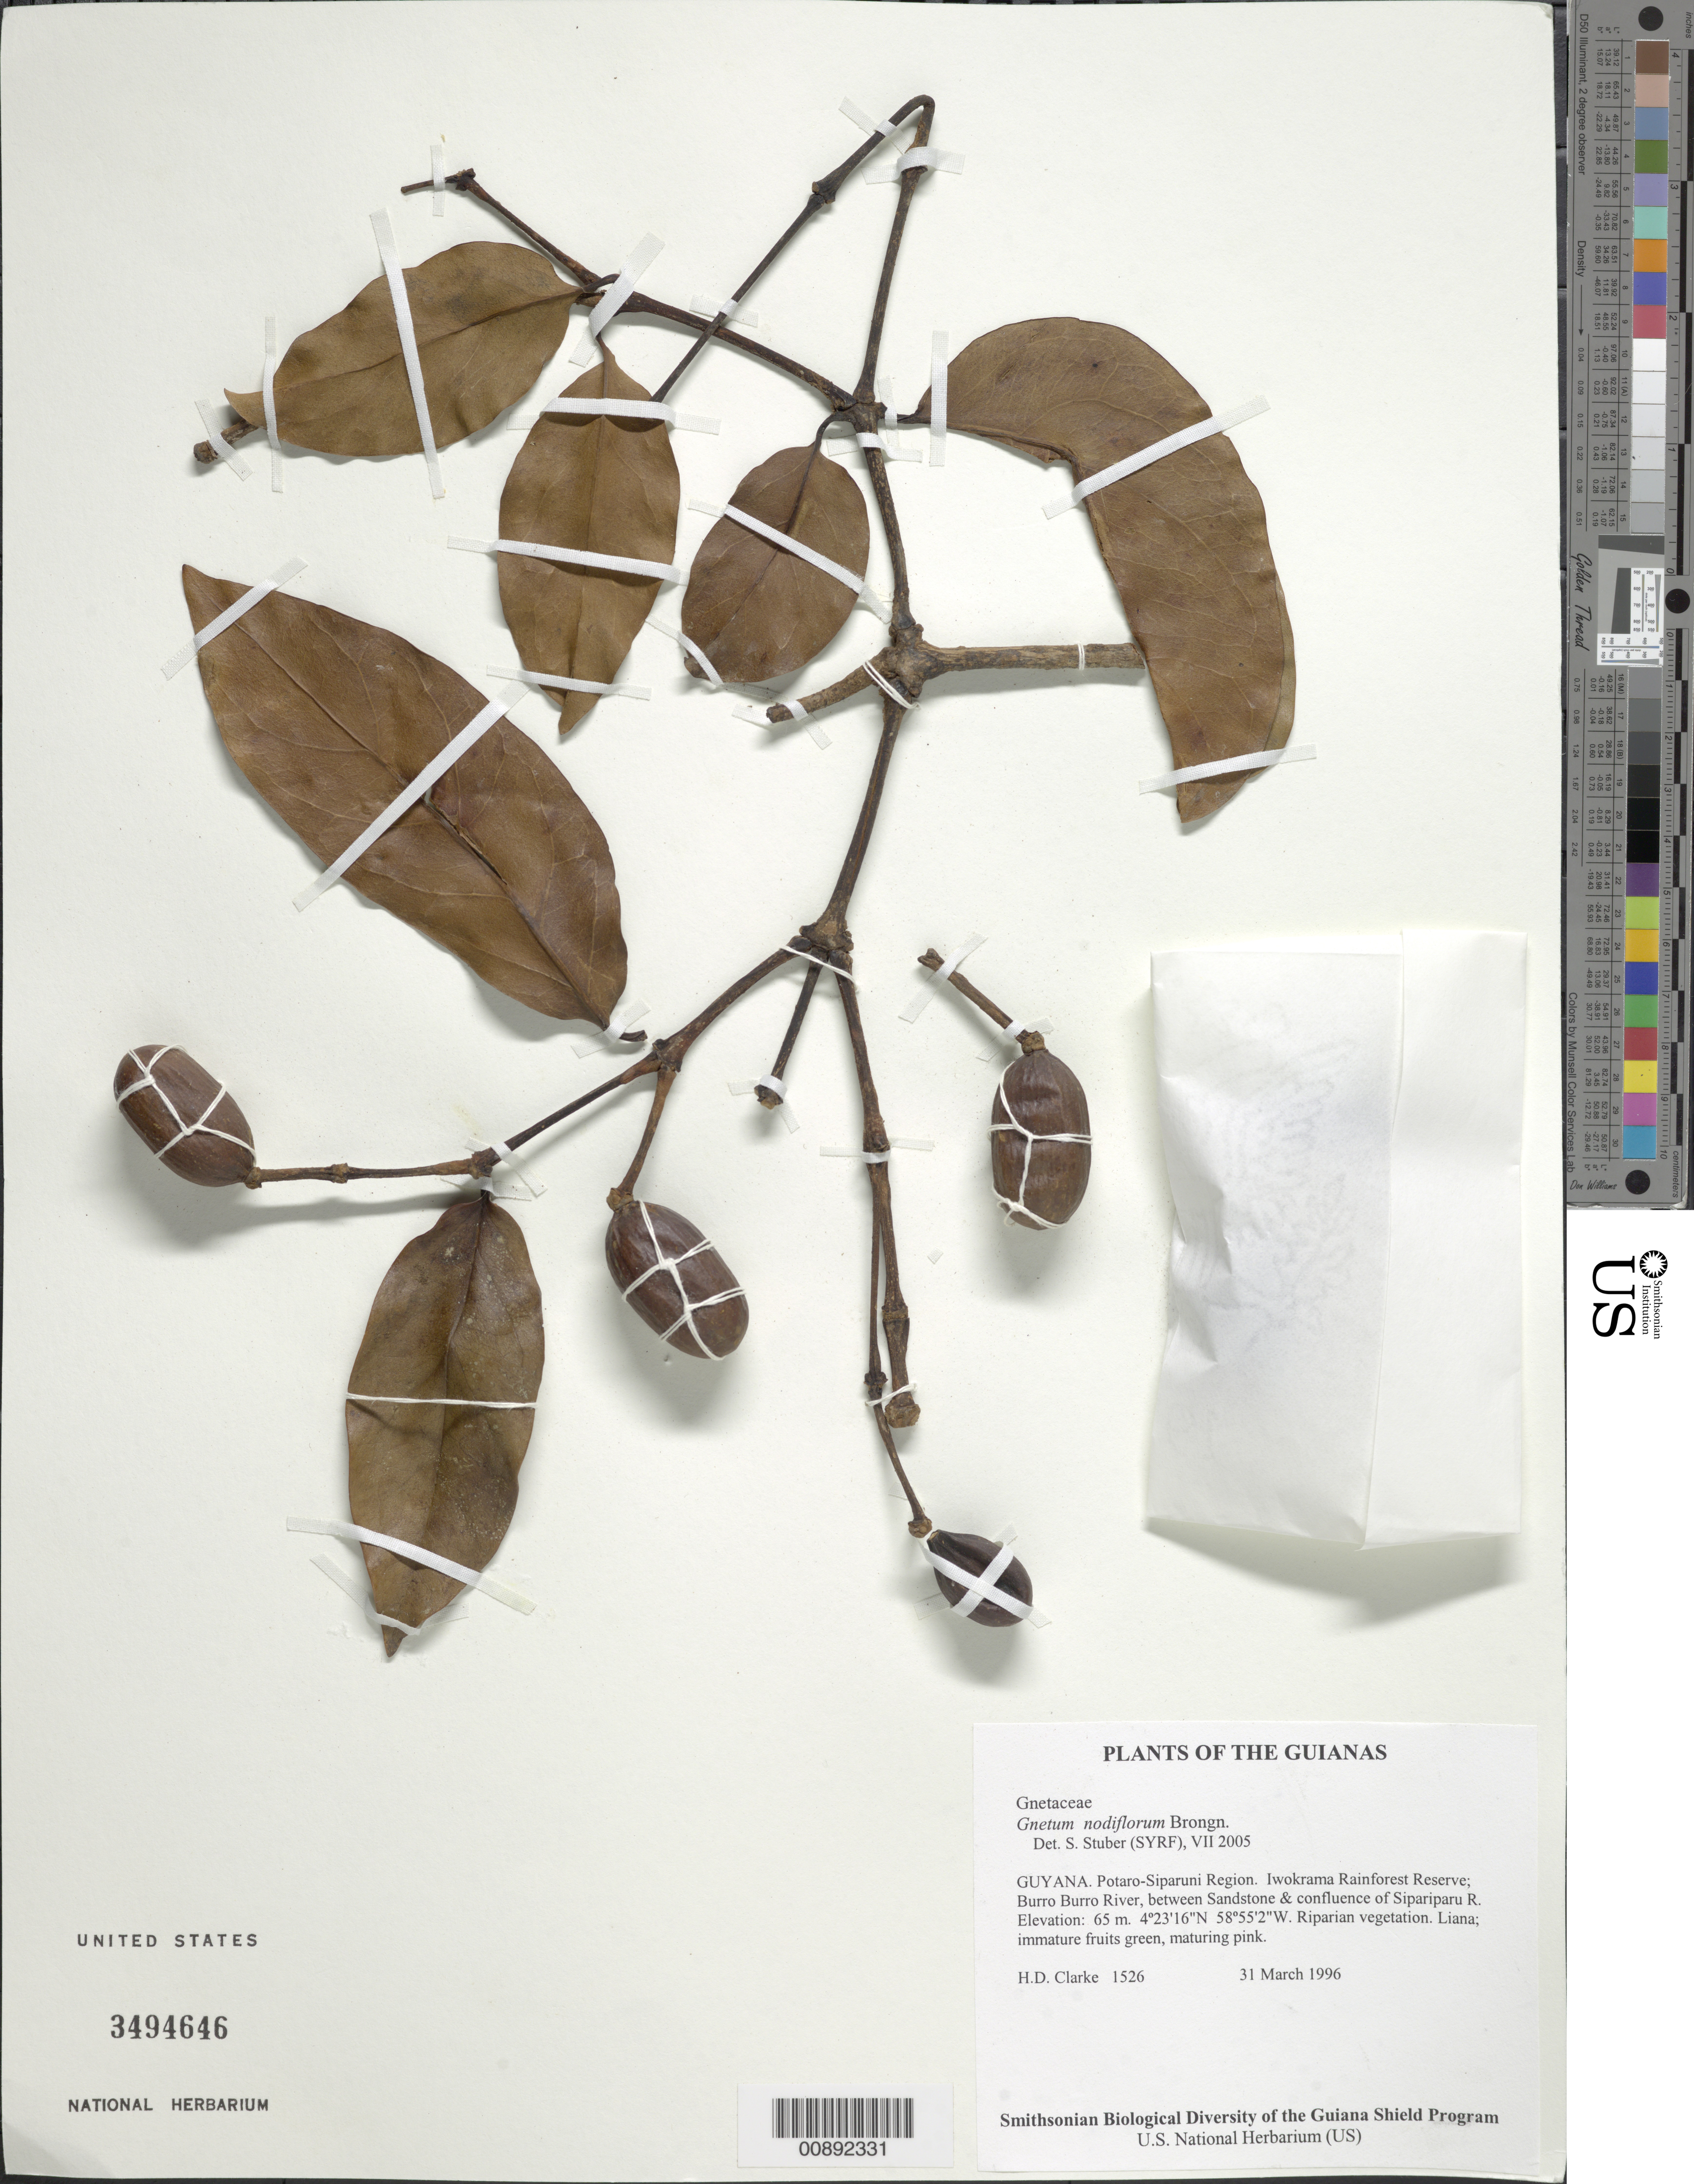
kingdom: Plantae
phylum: Tracheophyta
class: Gnetopsida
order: Gnetales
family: Gnetaceae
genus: Gnetum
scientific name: Gnetum nodiflorum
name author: Brongn.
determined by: Stuber, S.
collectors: H. D. Clarke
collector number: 1526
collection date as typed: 31 March 1996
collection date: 1996-03-31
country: Guyana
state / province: Potaro-Siparuni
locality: Iwokrama Rainforest Reserve; Burro Burro River, between Sandstone & confluence of Sipariparu R.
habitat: Riparian vegetation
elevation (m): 65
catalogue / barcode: US 3494646